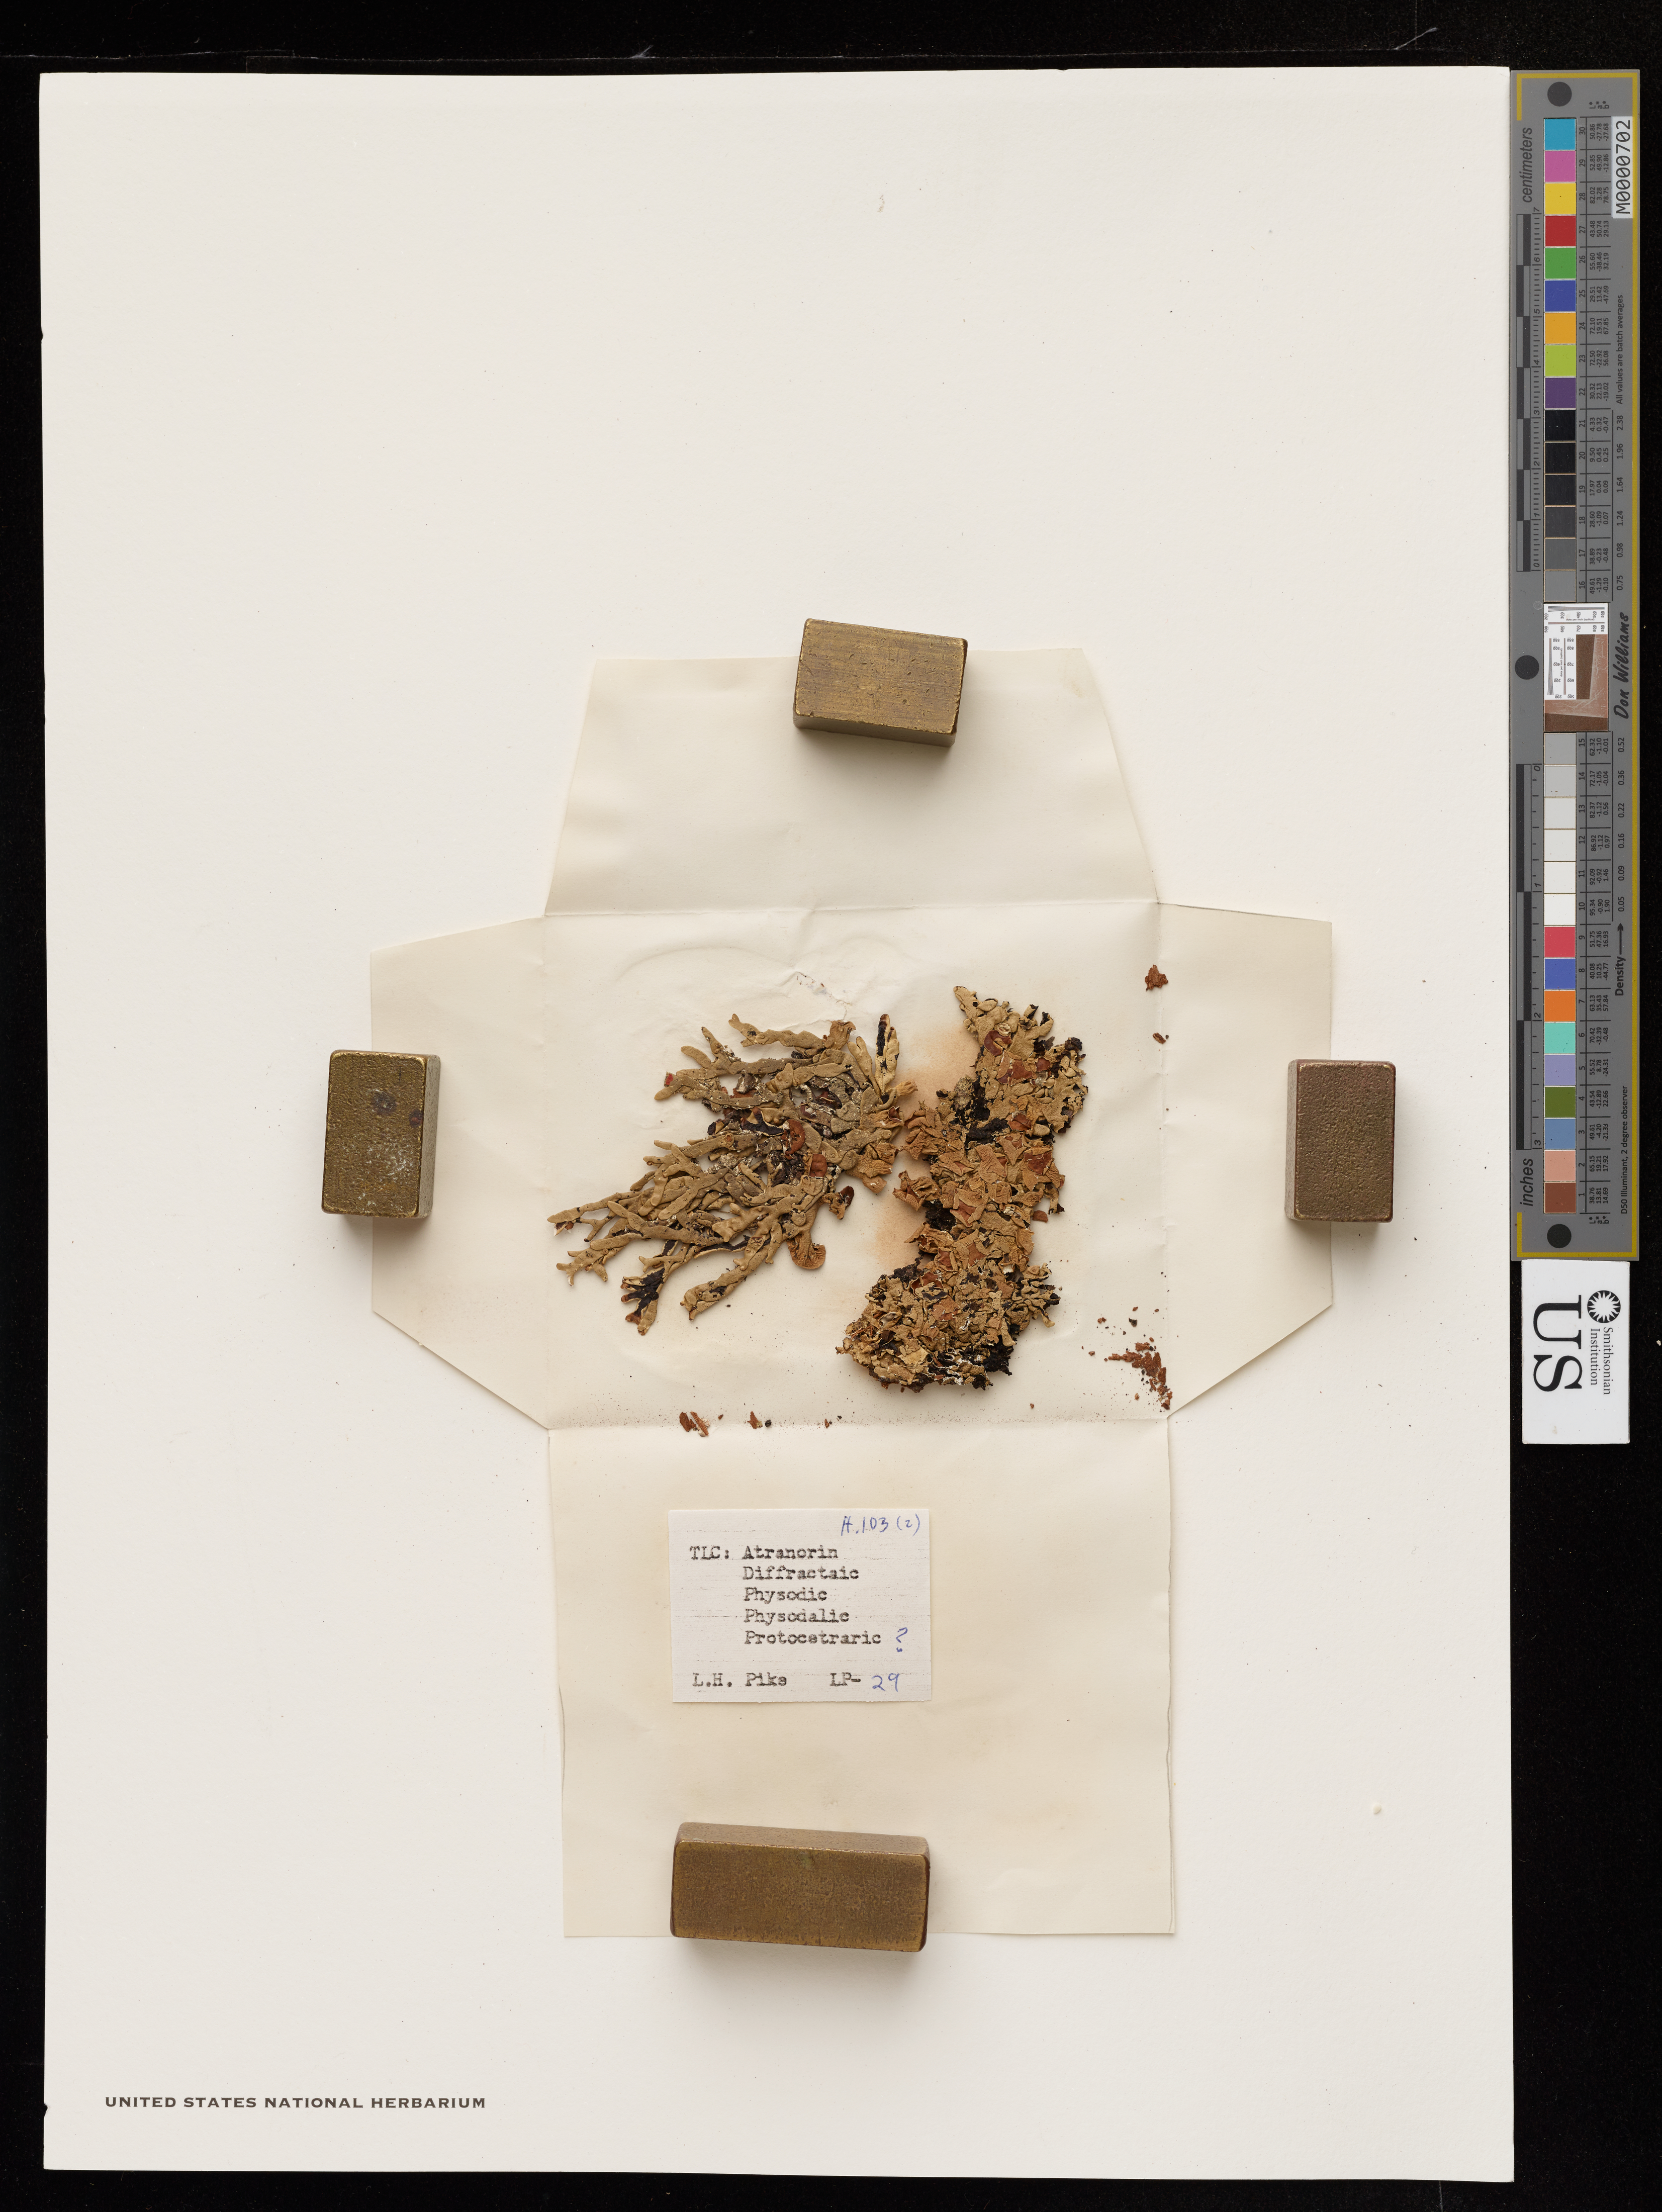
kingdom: Fungi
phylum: Ascomycota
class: Lecanoromycetes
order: Lecanorales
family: Parmeliaceae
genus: Hypogymnia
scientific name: Hypogymnia enteromorpha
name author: (Ach.) Nyl.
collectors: M. A. Howe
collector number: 103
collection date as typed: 05 Apr 1893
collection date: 1893-04-05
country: United States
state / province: California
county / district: Marin